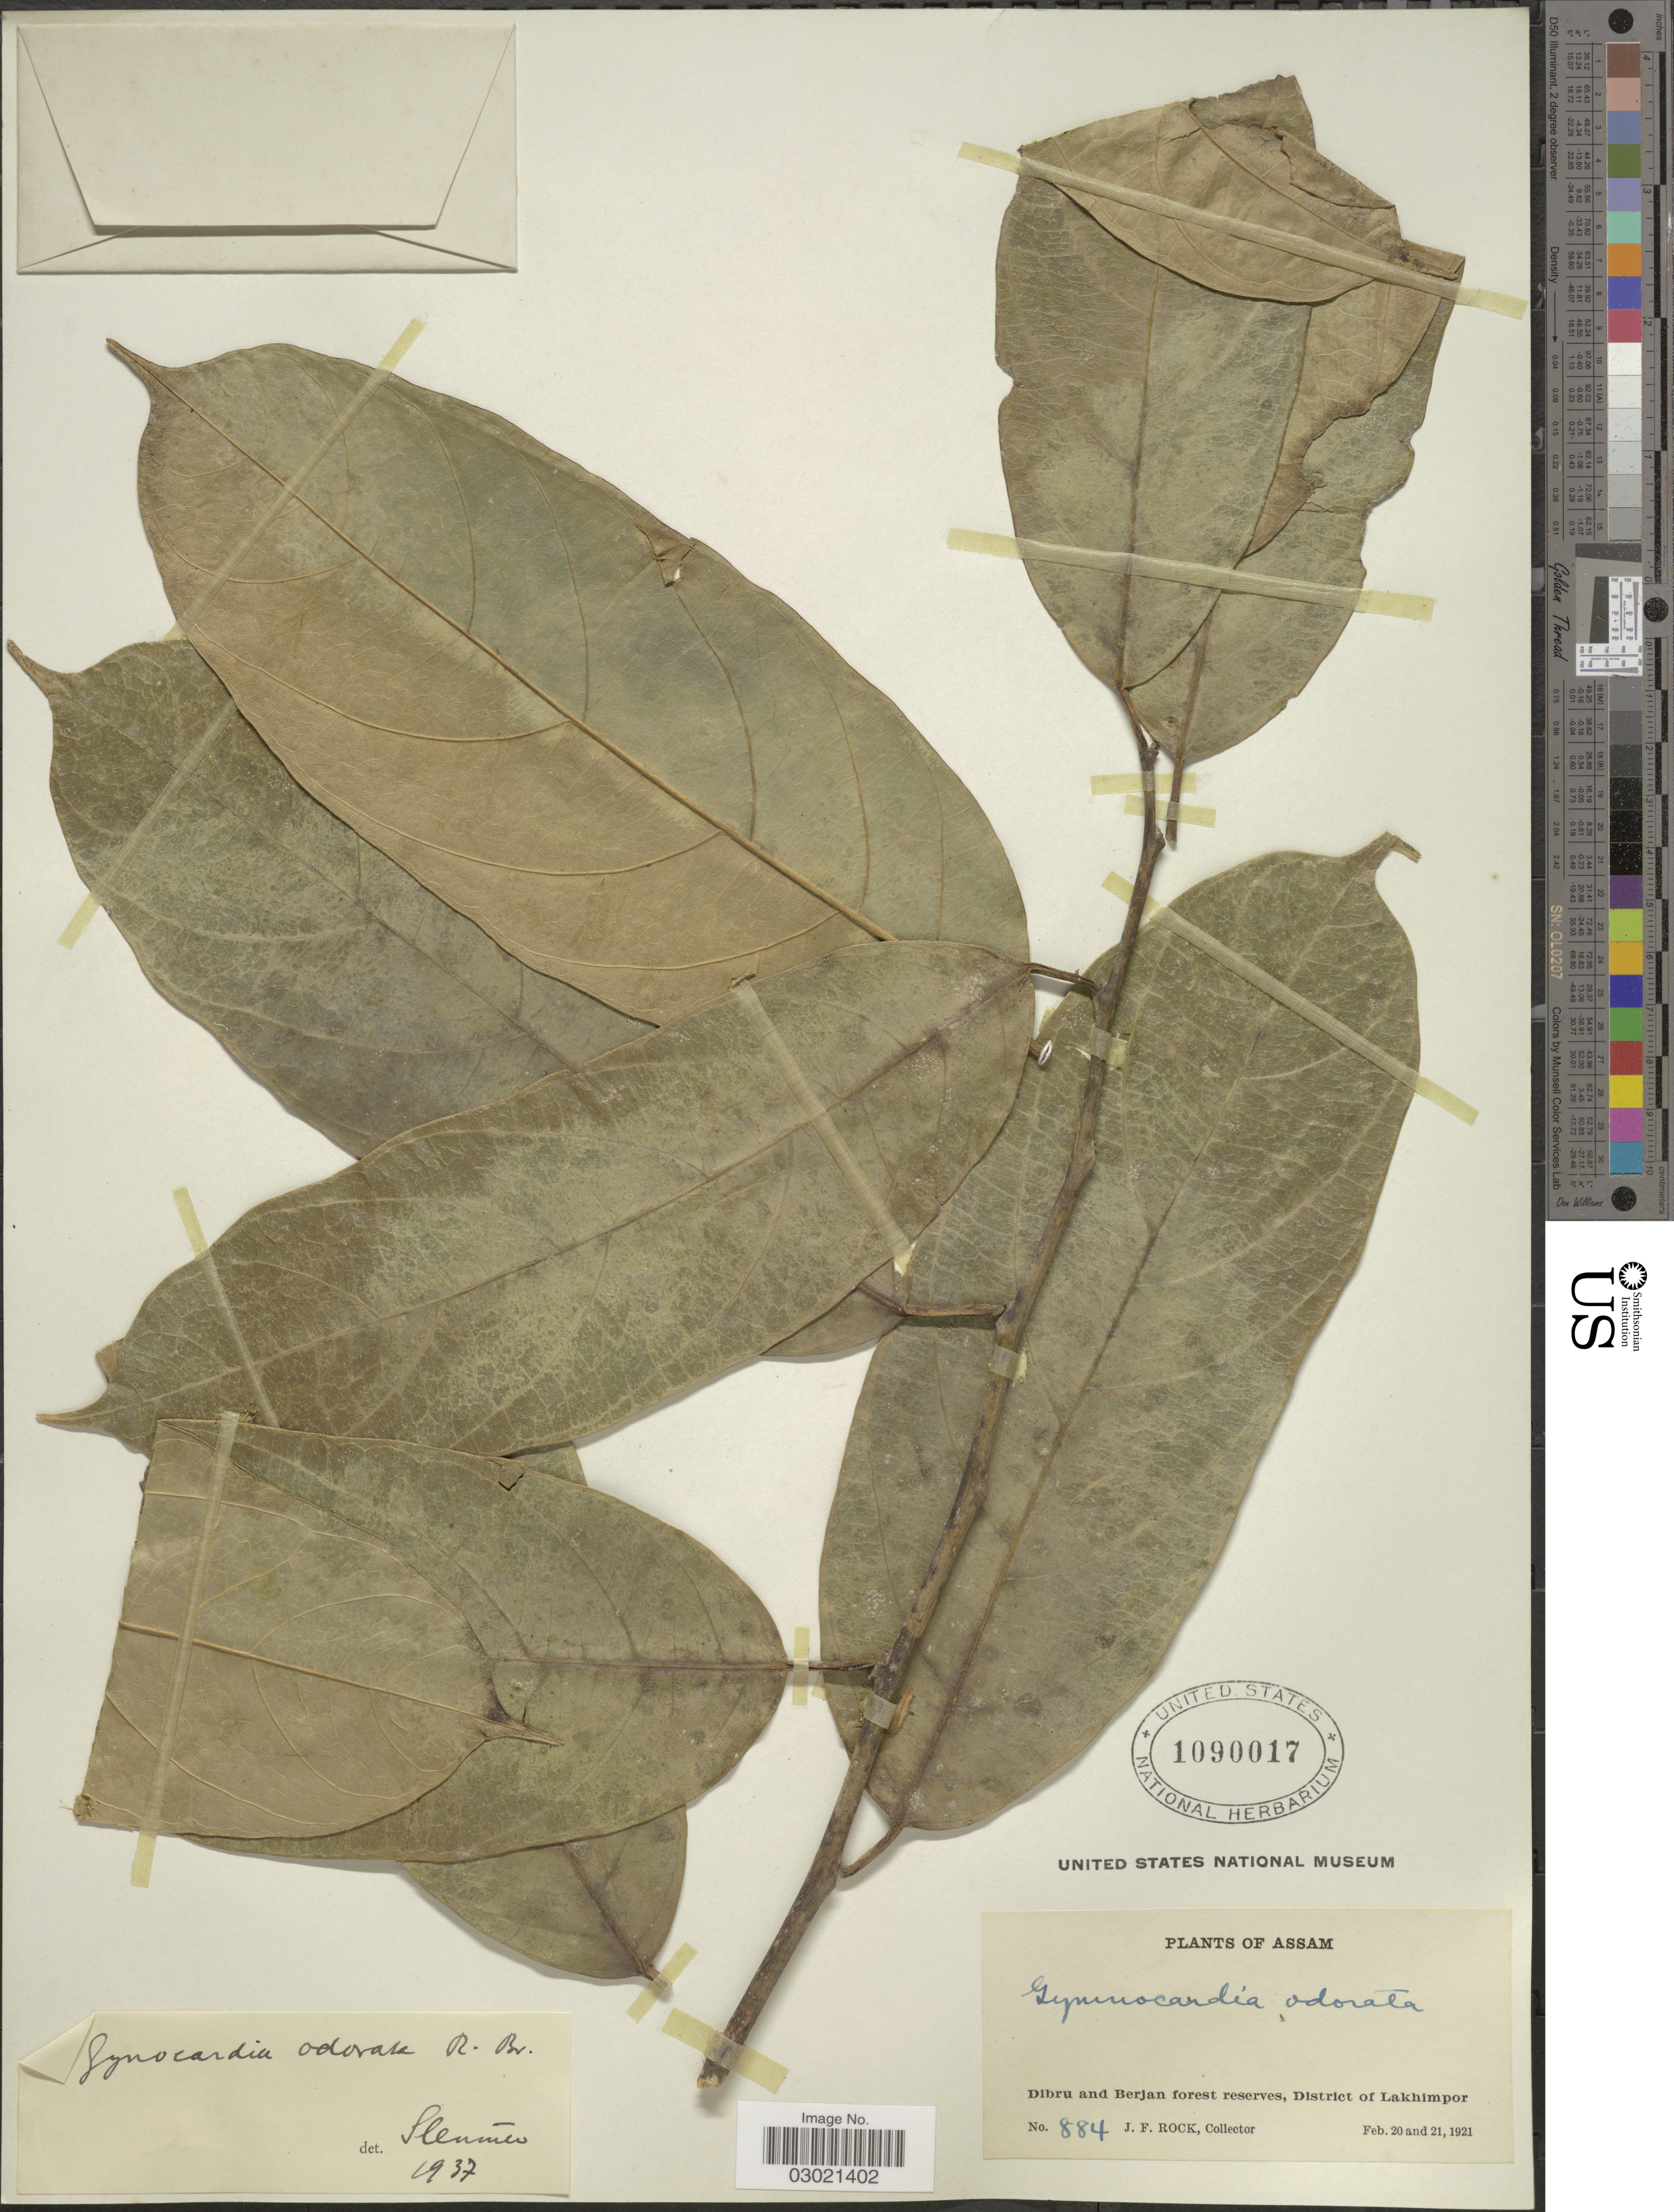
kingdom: Plantae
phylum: Tracheophyta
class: Magnoliopsida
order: Malpighiales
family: Achariaceae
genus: Gynocardia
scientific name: Gynocardia odorata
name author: R. Br.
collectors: J. Rock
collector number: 884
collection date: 1921-02-20/1921-02-21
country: India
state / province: Assam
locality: Dibru and Berjan forest reserves, District of Lakhimpor.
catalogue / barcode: US 1090017